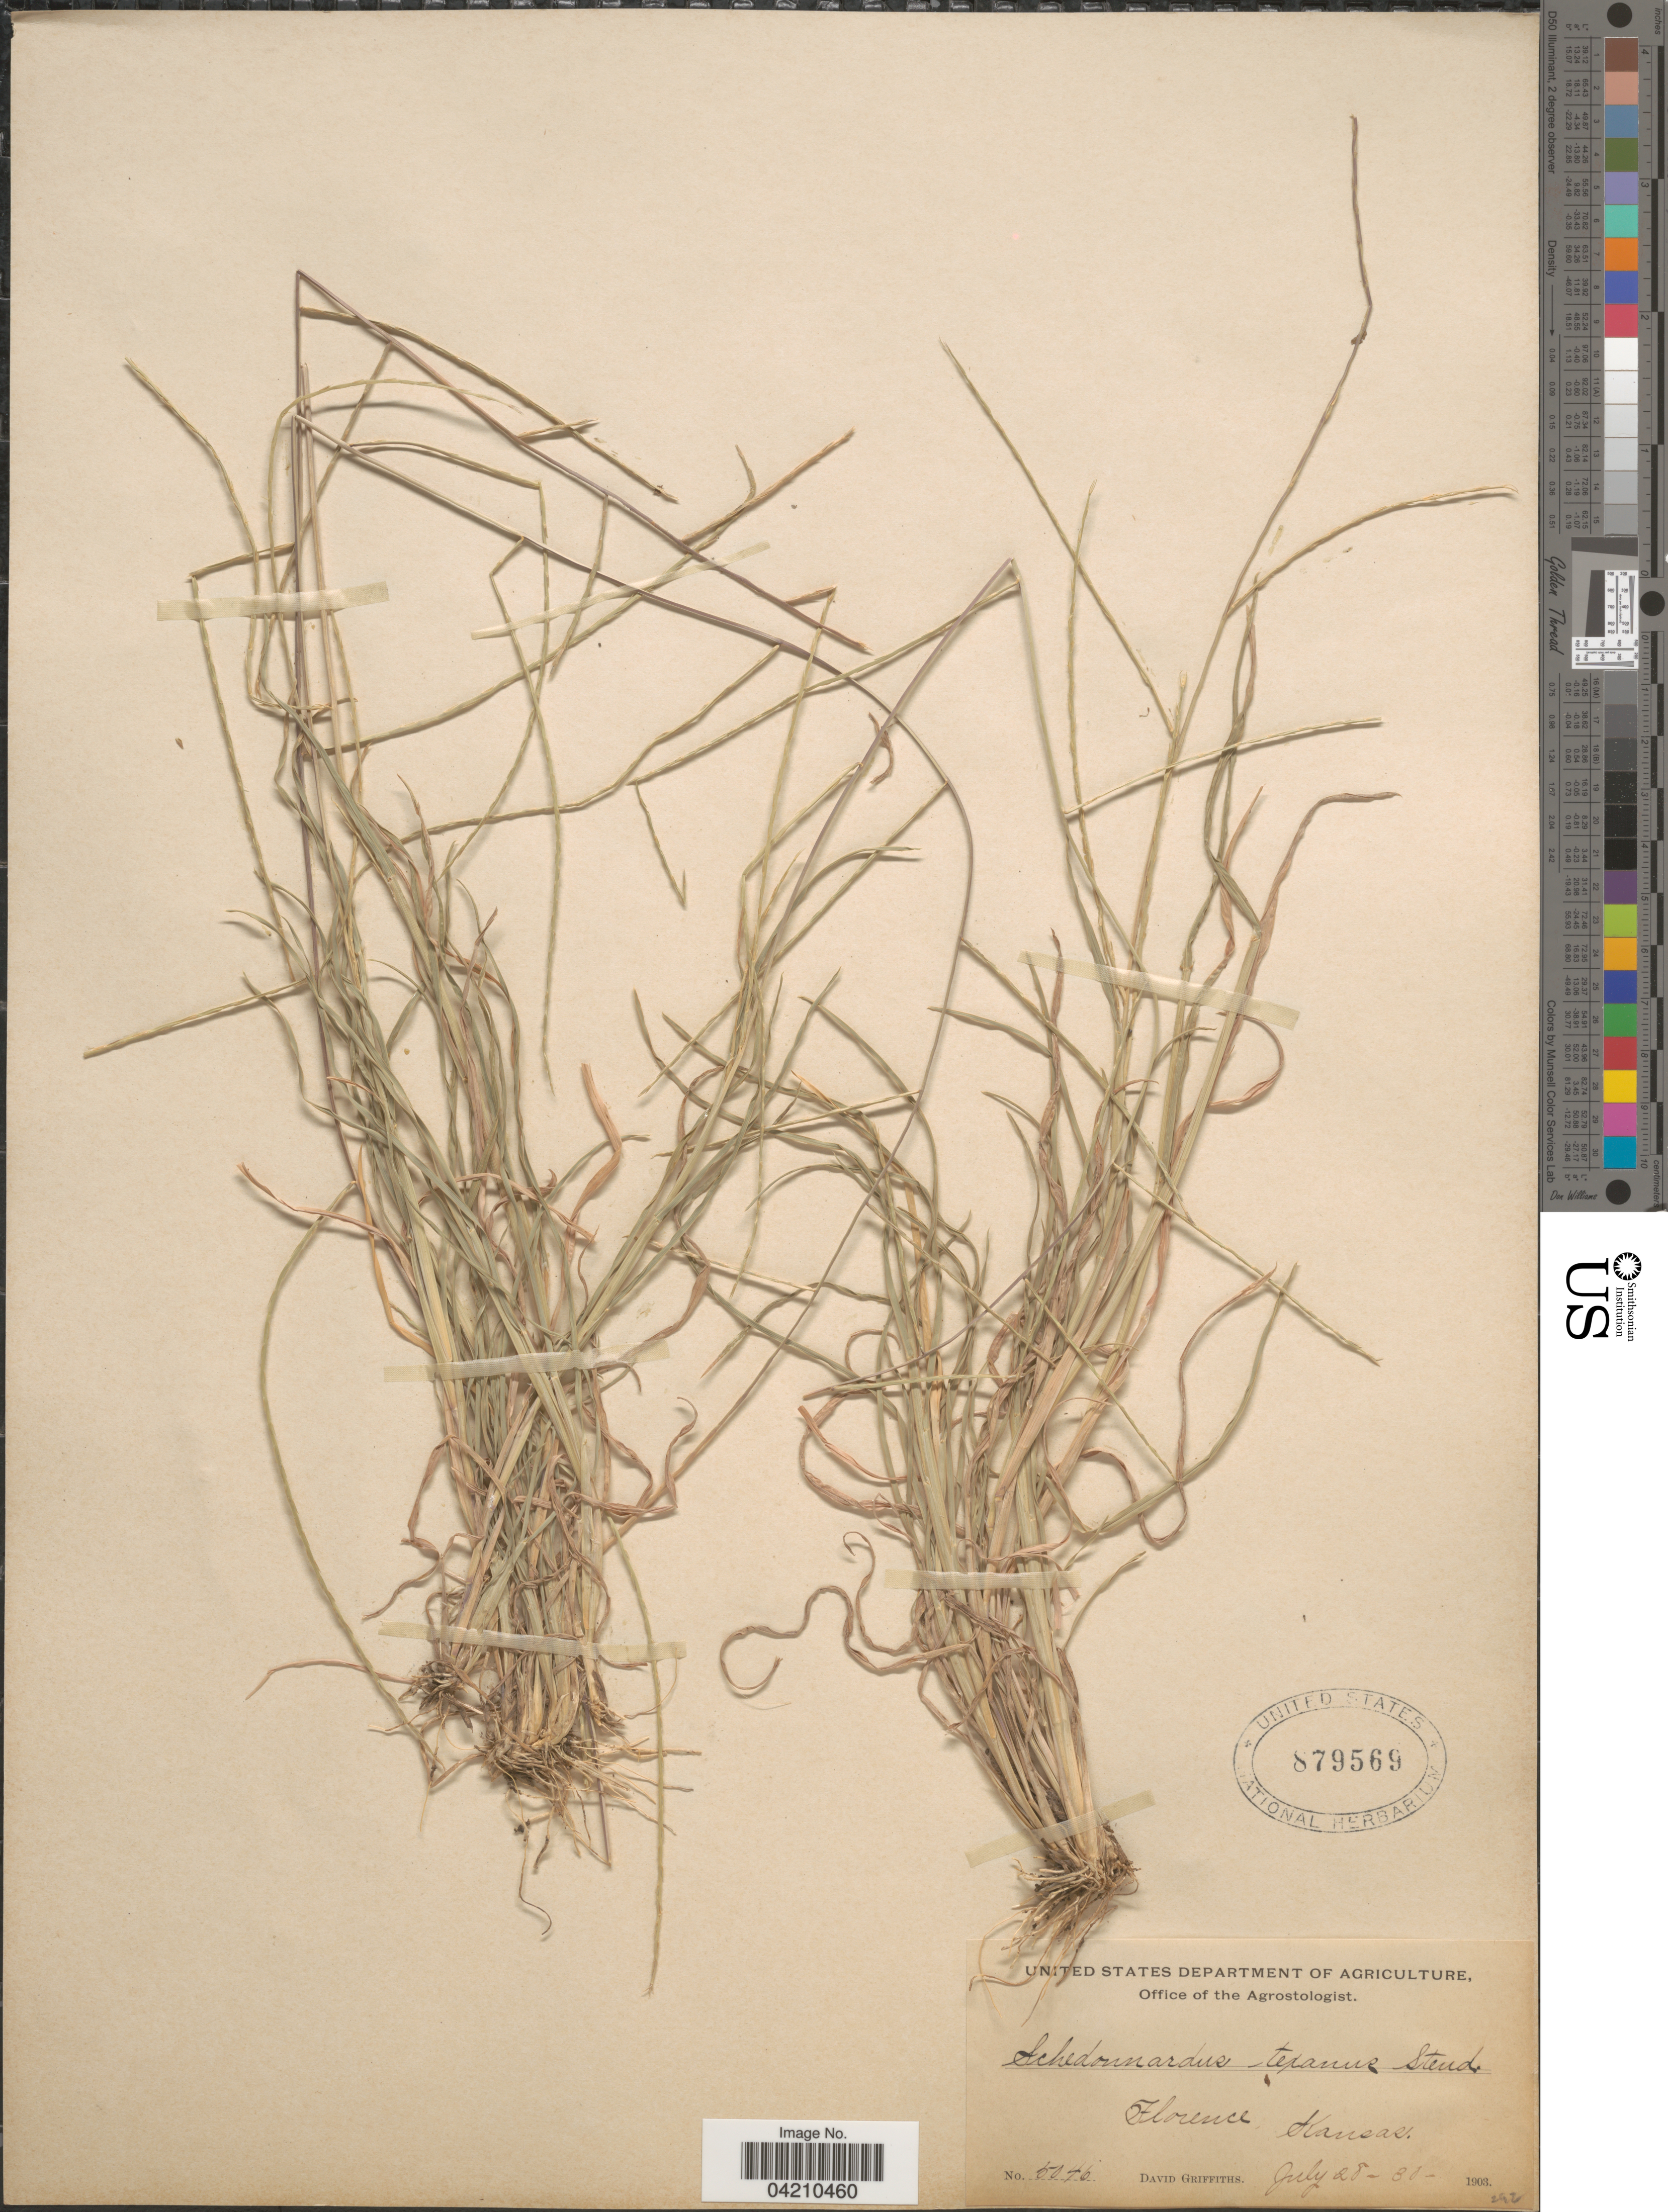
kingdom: Plantae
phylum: Tracheophyta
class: Liliopsida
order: Poales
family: Poaceae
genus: Muhlenbergia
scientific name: Muhlenbergia paniculata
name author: (Nutt.) Columbus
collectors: D. Griffiths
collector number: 5046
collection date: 1903-07-28/1903-07-30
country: United States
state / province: Kansas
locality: Florence.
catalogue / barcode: US 879569